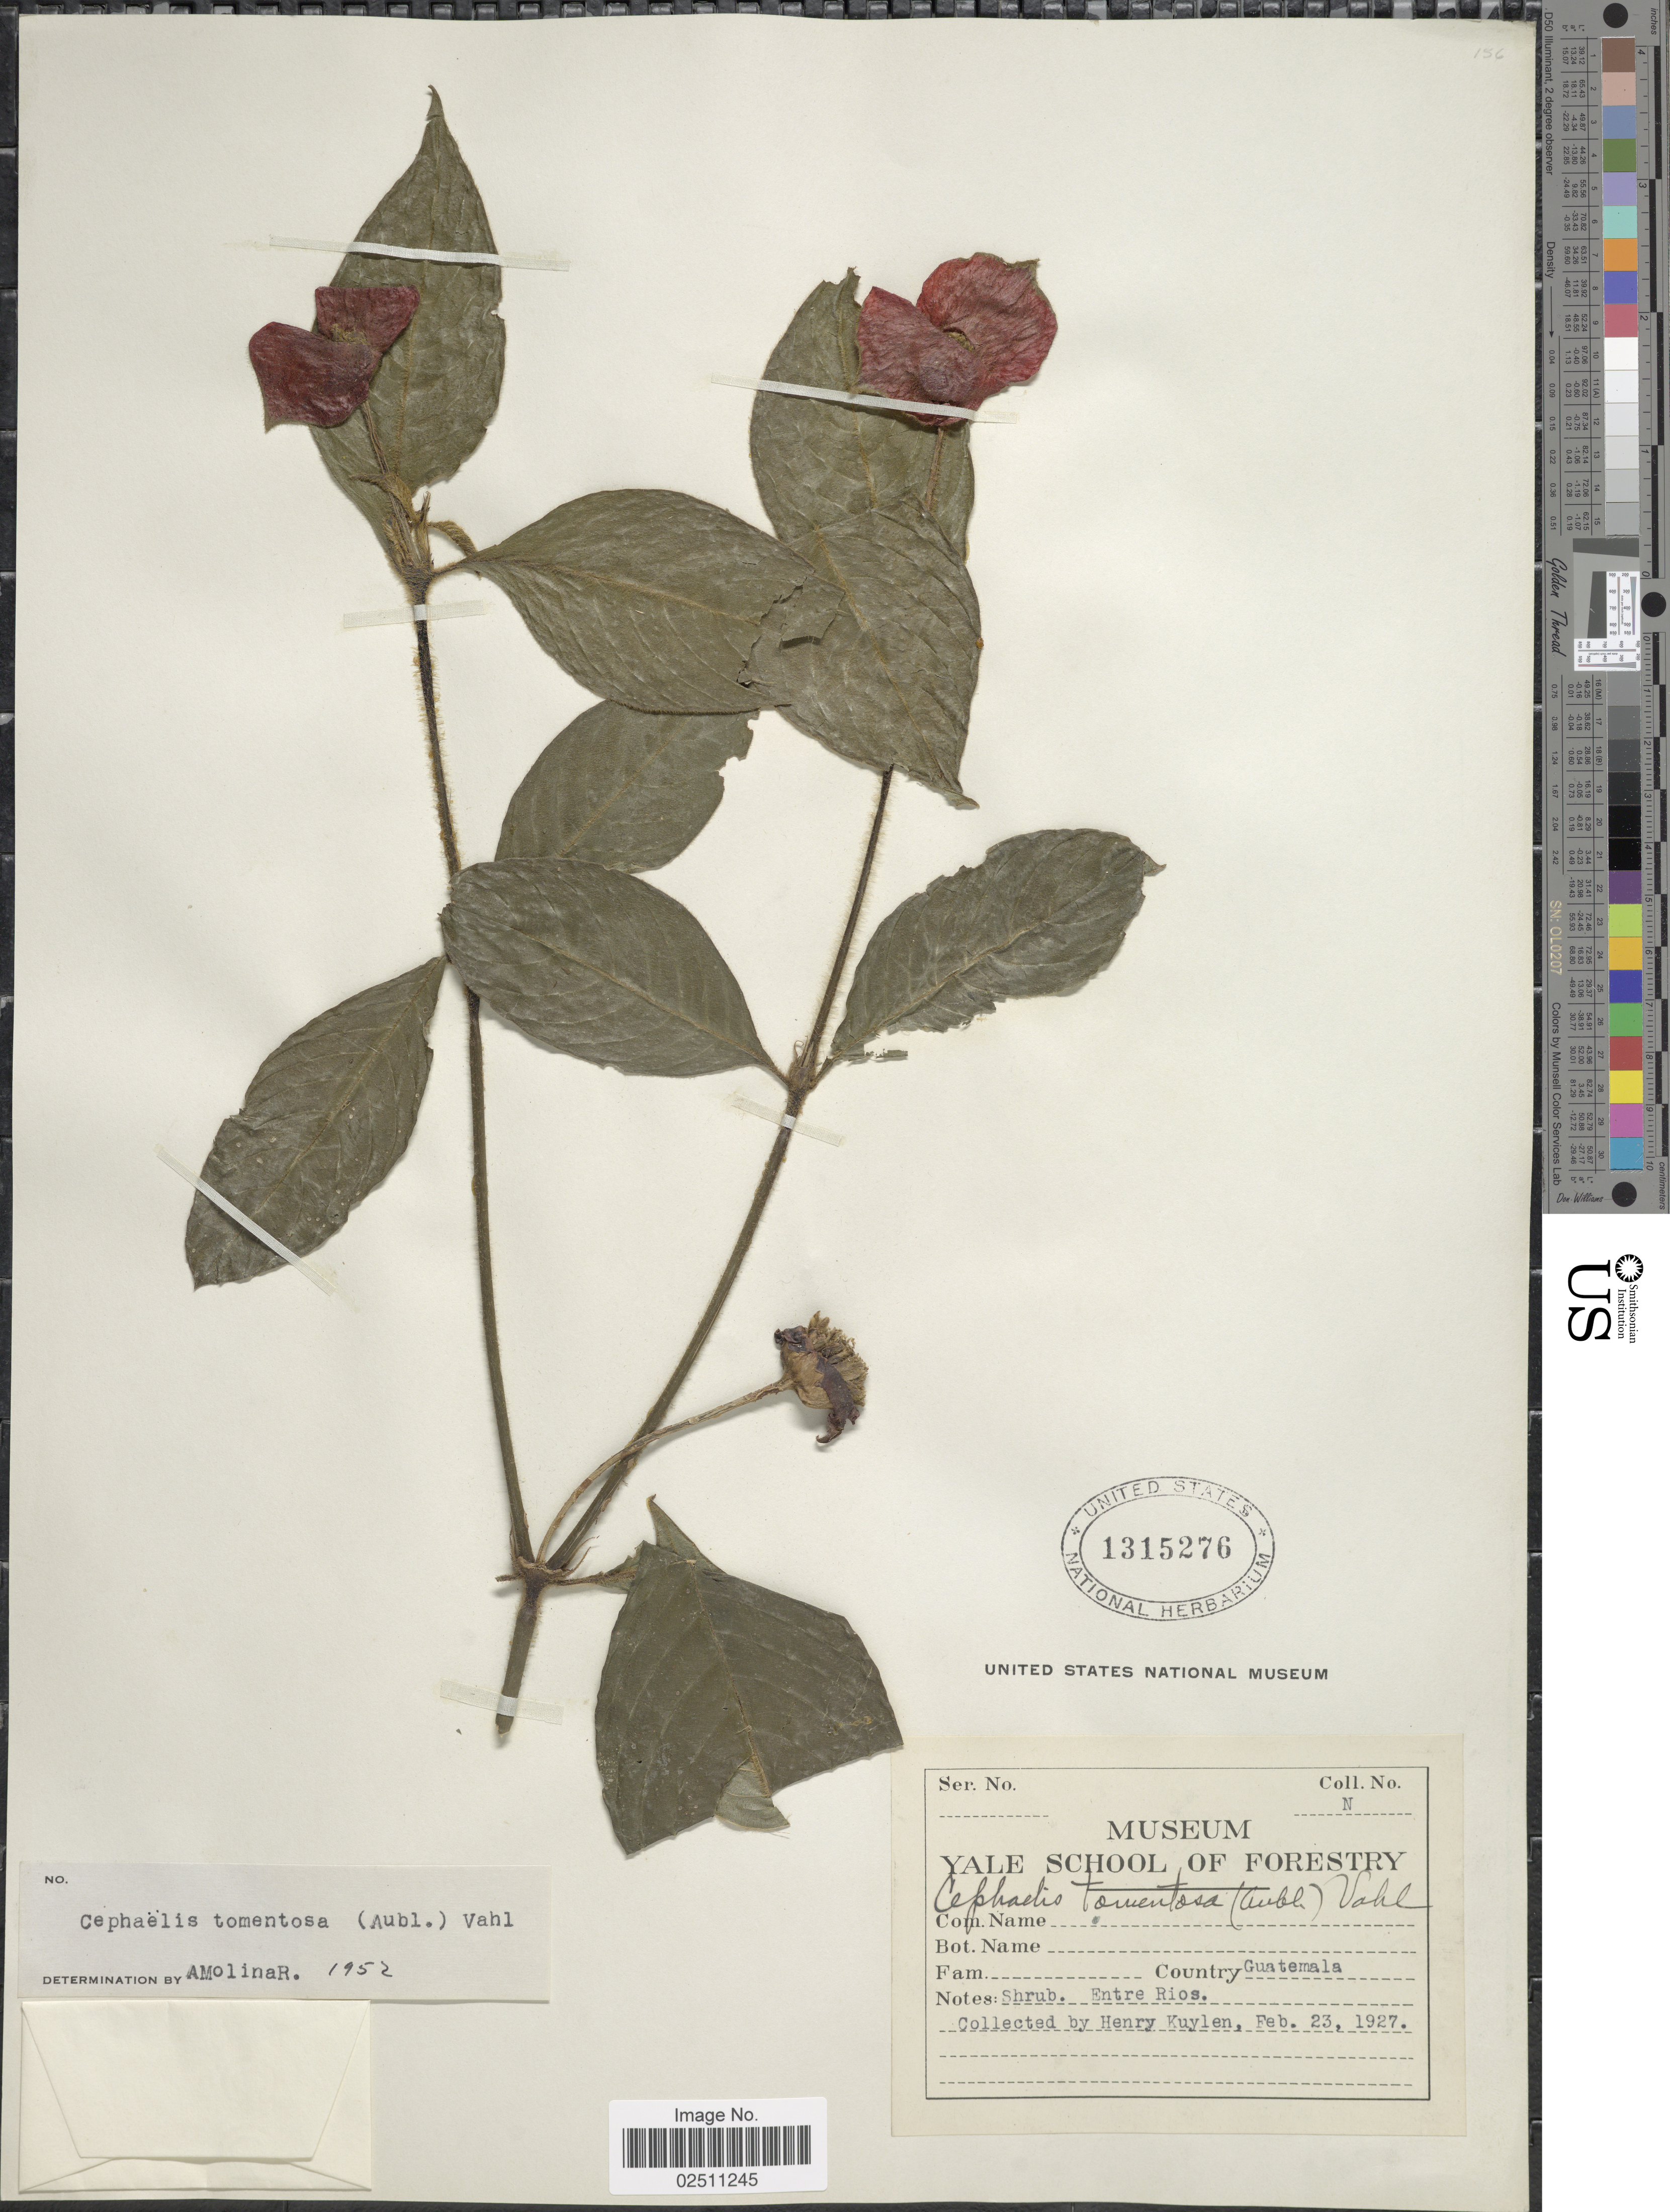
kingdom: Plantae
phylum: Tracheophyta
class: Magnoliopsida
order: Gentianales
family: Rubiaceae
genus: Psychotria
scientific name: Psychotria poeppigiana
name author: Müll. Arg.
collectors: H. Kuylen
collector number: N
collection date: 1927-02-23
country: Guatemala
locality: Entre Rios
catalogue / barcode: US 1315276